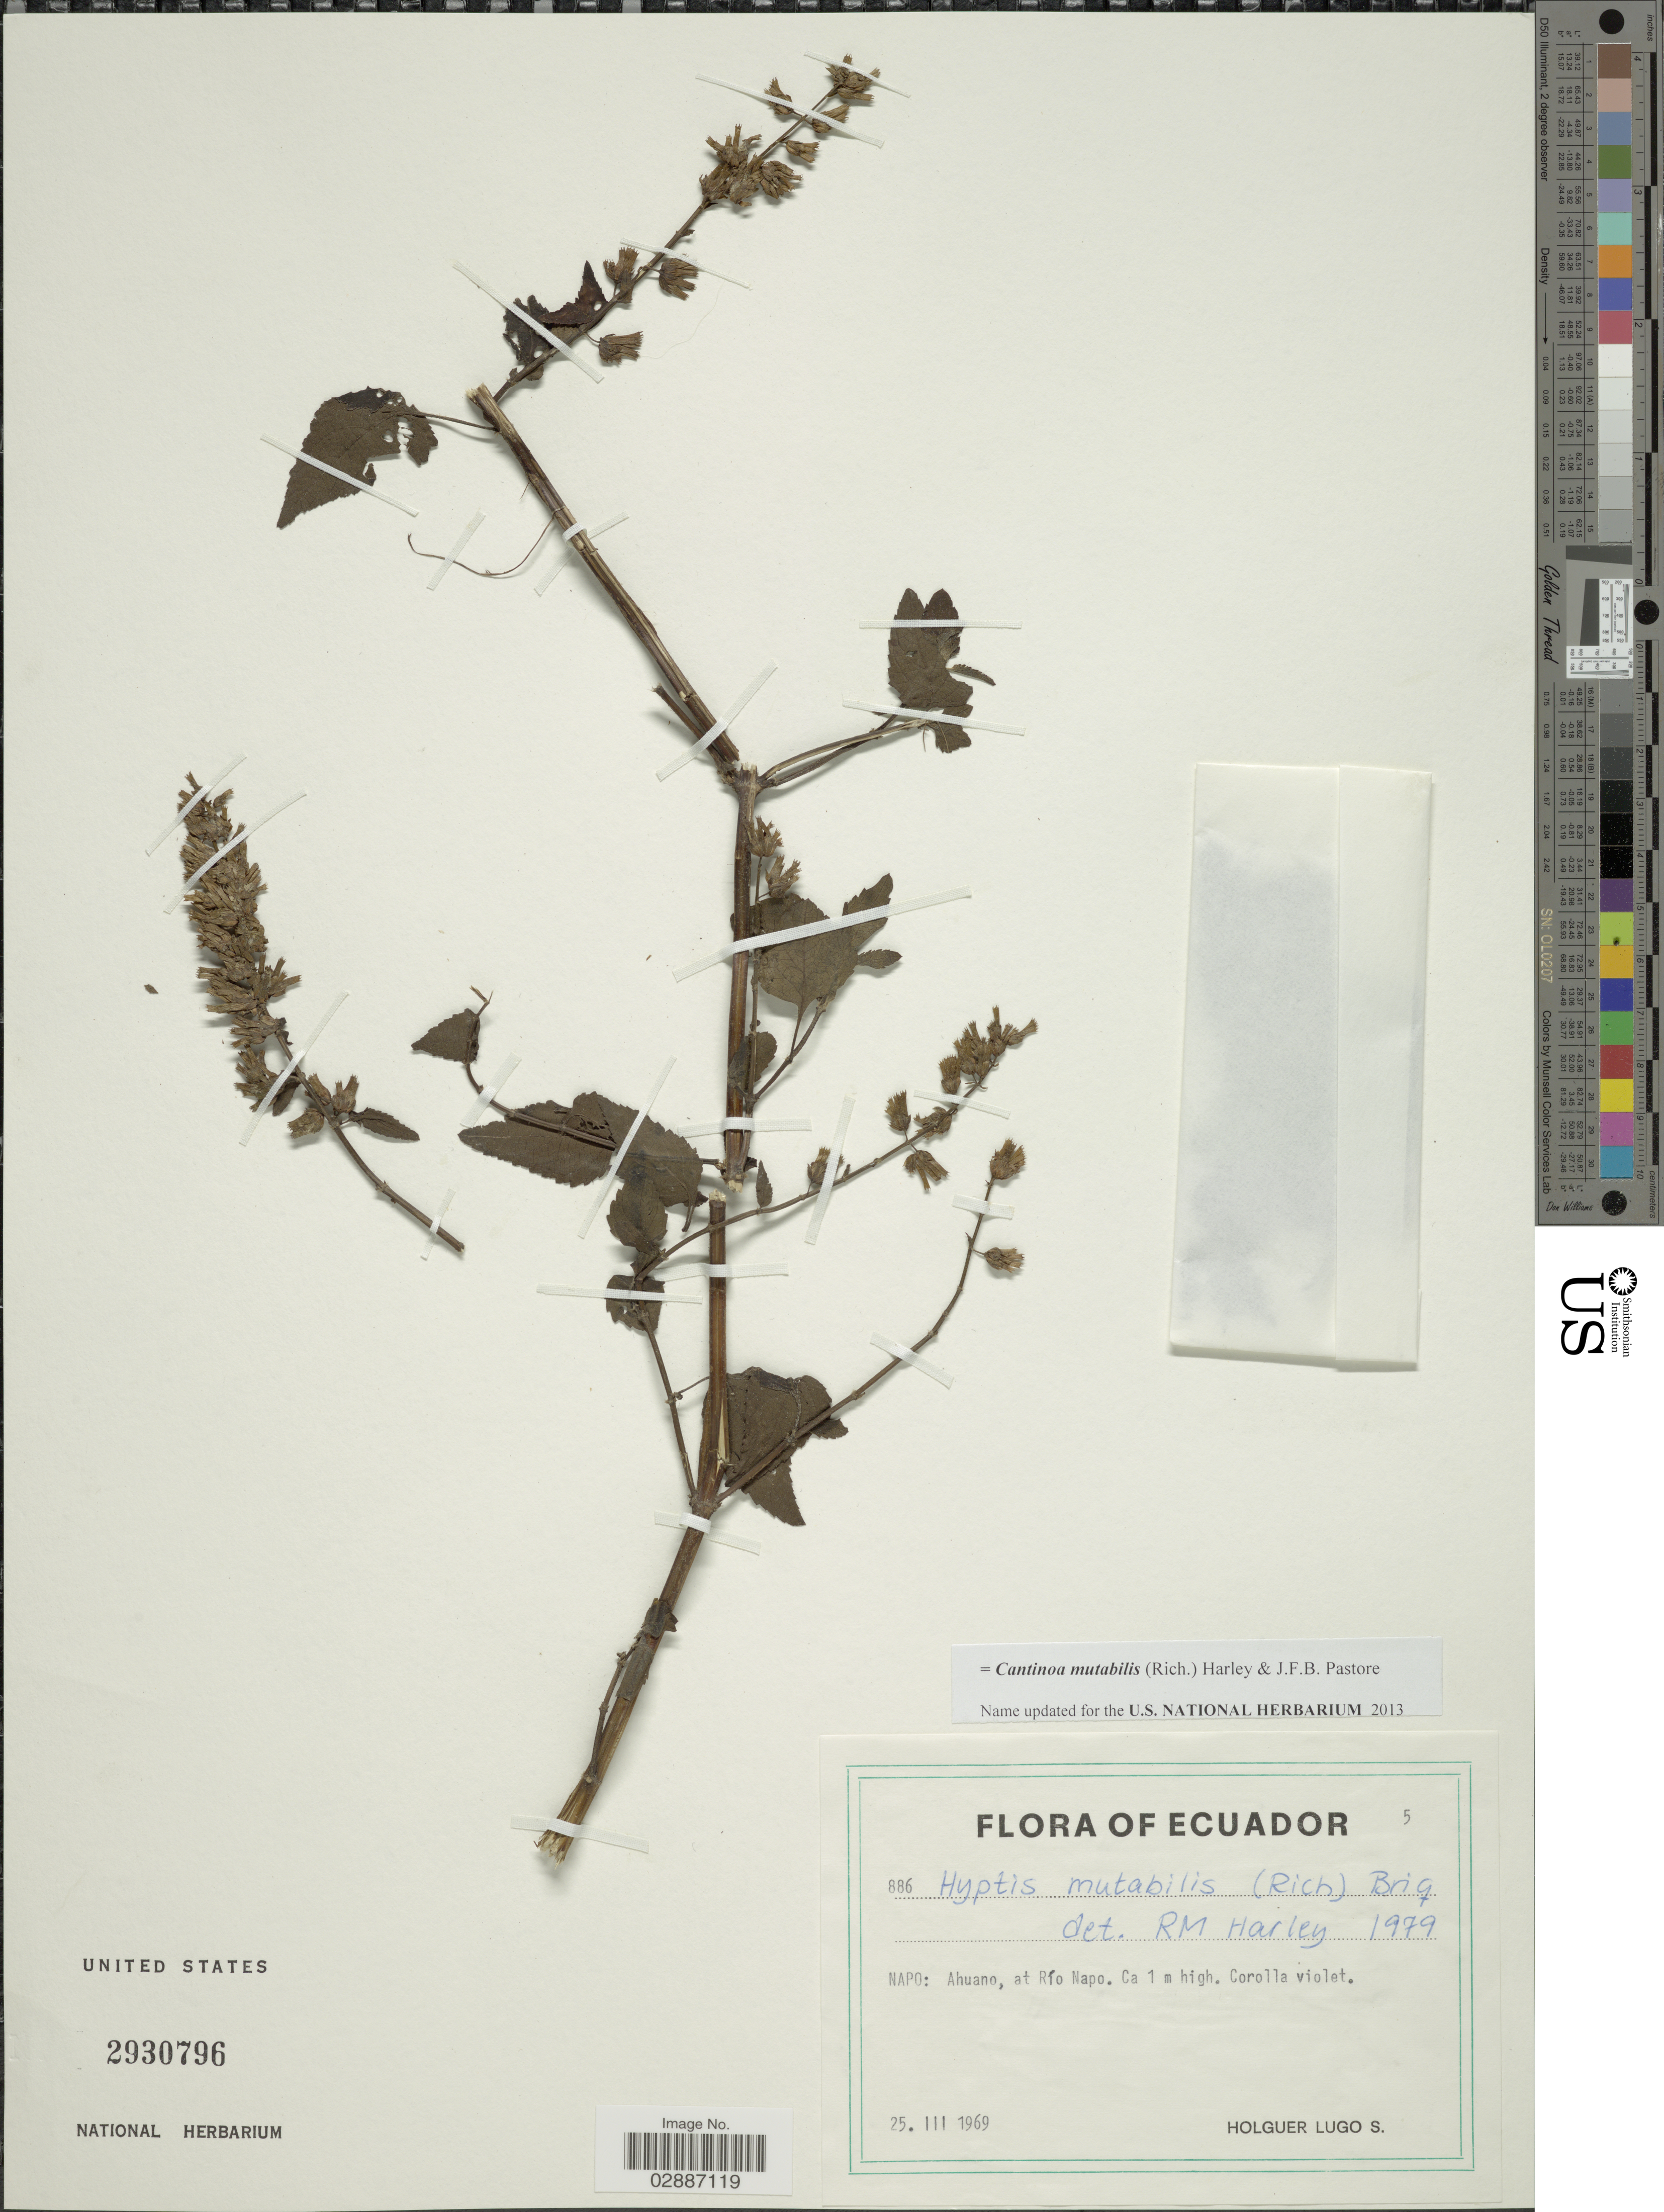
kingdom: Plantae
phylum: Tracheophyta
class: Magnoliopsida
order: Lamiales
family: Lamiaceae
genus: Cantinoa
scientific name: Cantinoa mutabilis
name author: (Epling) Harley & J.F.B. Pastore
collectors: H. Lugo S.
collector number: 886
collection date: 1969-03-25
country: Ecuador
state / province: Napo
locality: Ahuano, at Río Napo.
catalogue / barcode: US 2930796